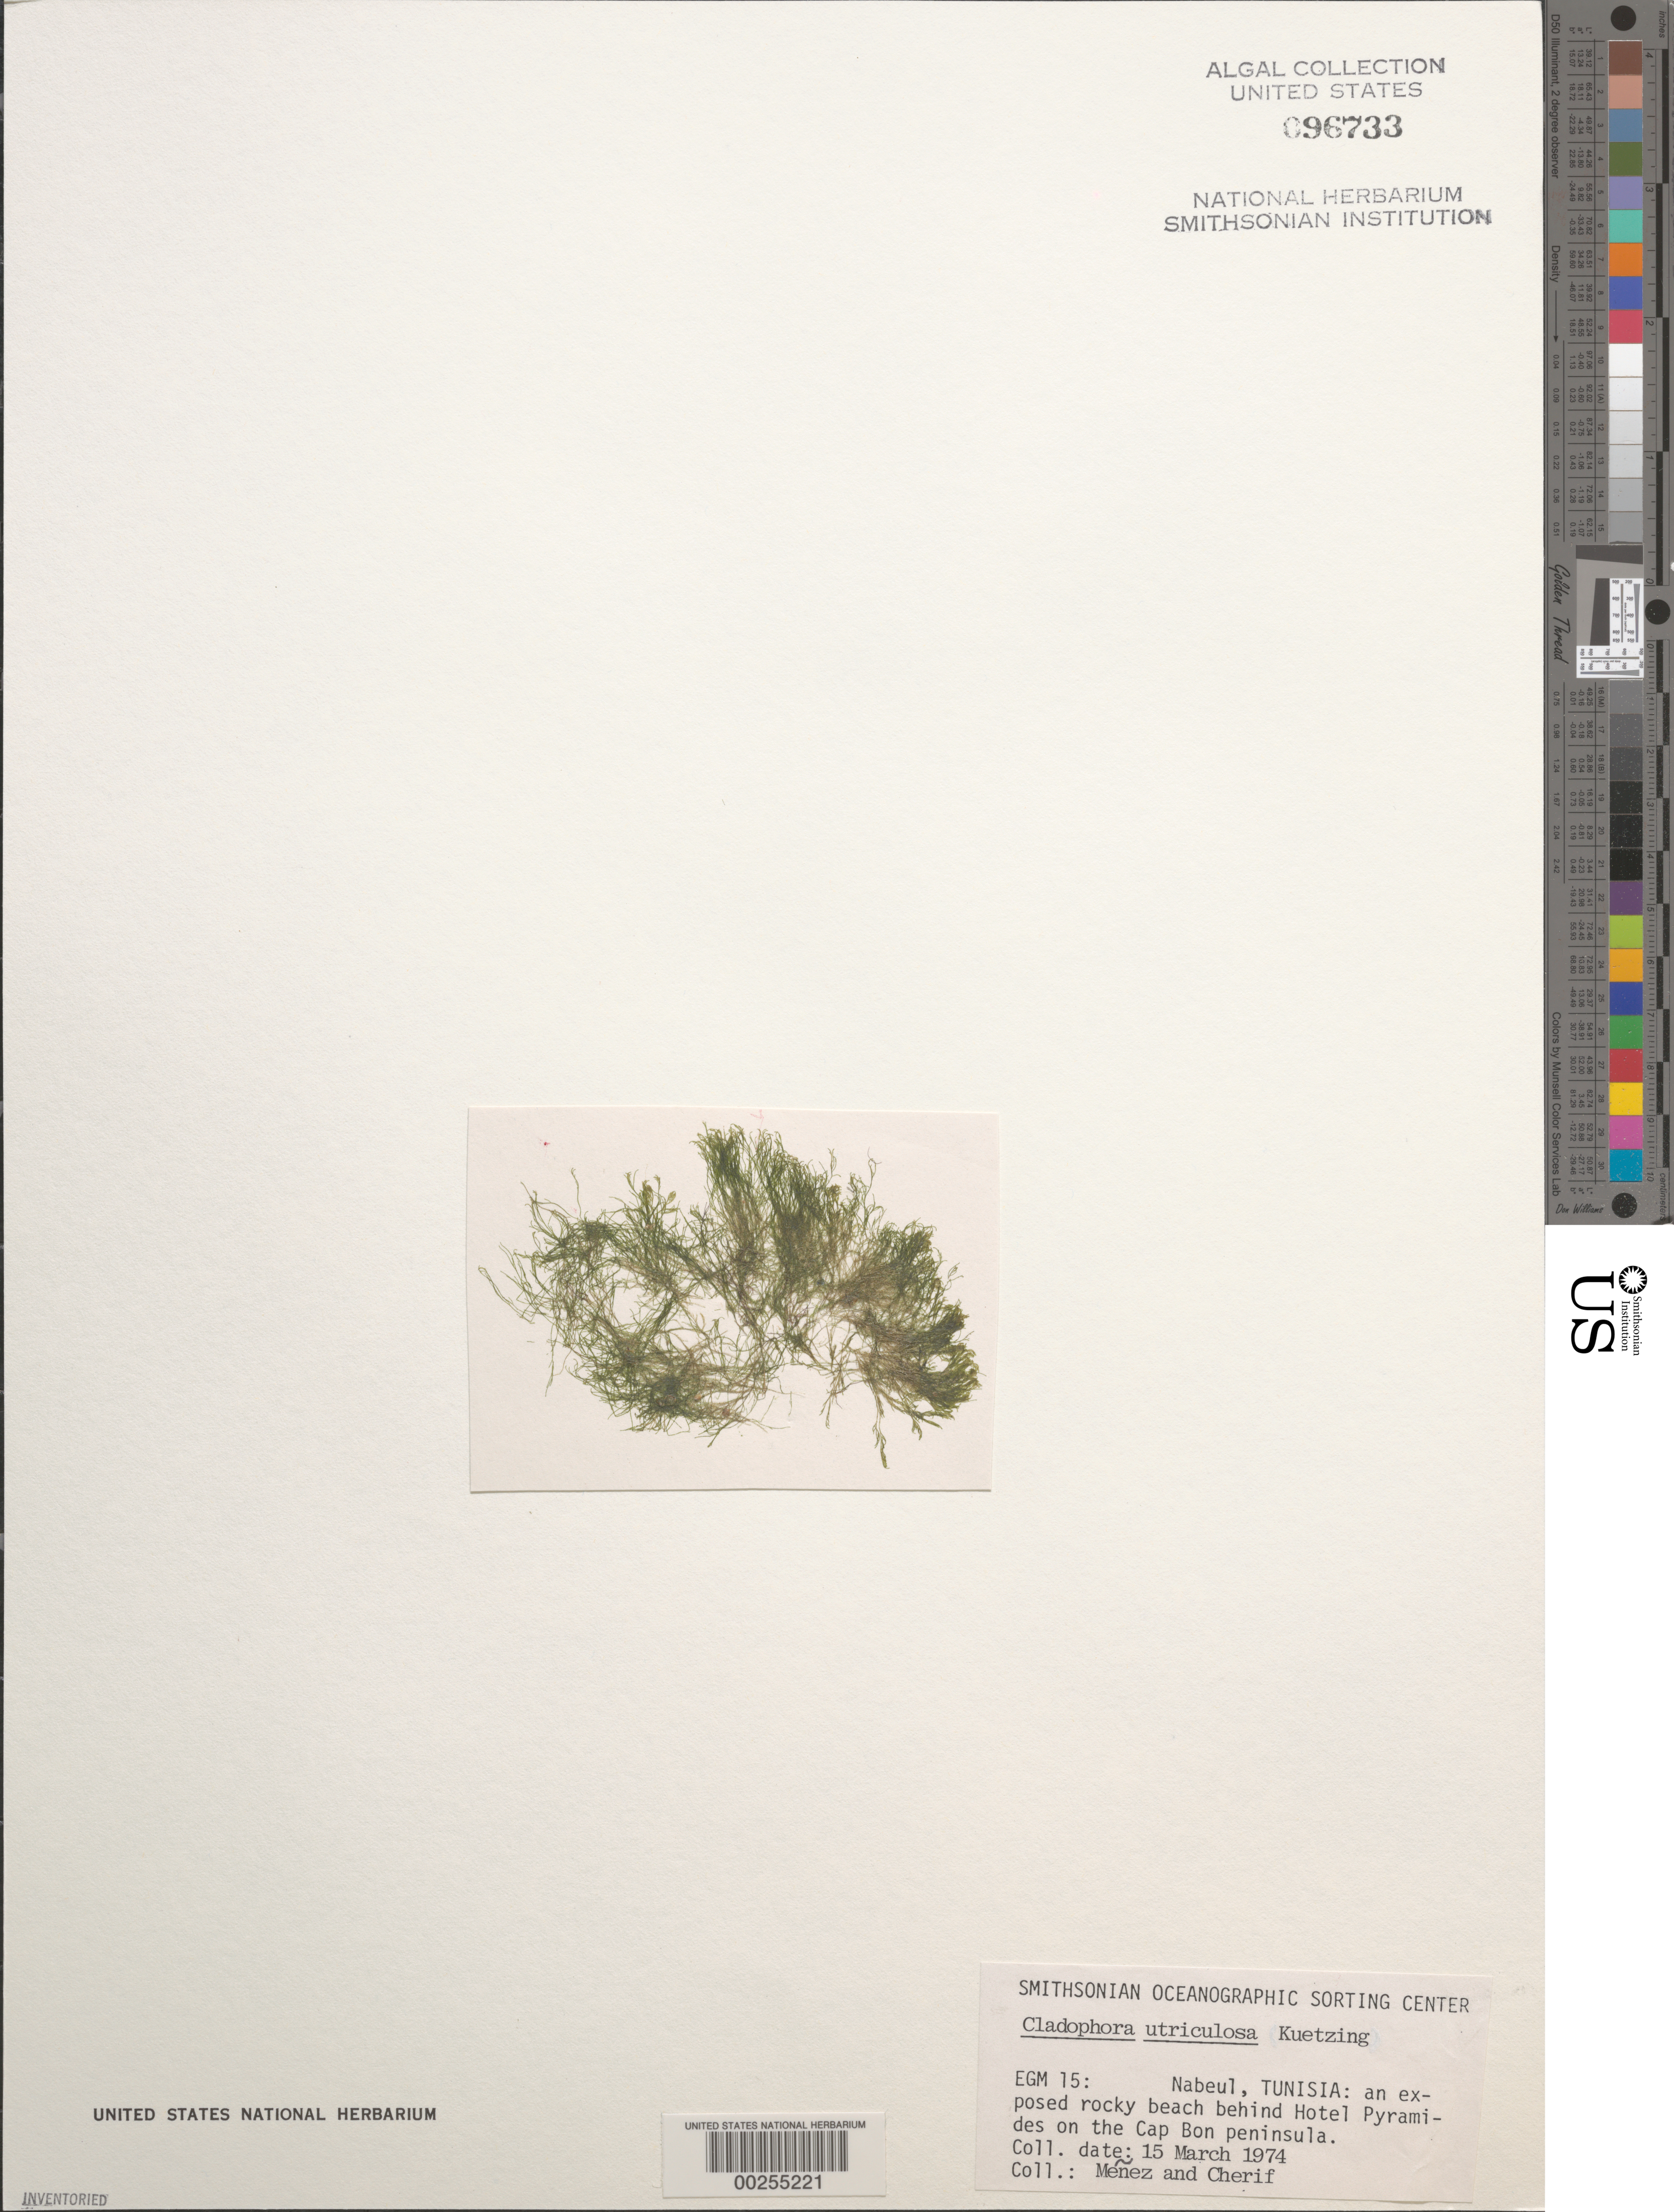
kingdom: Plantae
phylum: Chlorophyta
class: Ulvophyceae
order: Cladophorales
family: Cladophoraceae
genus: Cladophora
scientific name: Cladophora lehmanniana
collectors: Meñez & -. Cherif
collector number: EGM 15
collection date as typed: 15 Mar 1974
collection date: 1974-03-15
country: Tunisia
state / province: Nabeul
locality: Nabeul, behind hotel pyramid, cap bon peninsula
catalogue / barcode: US 96733